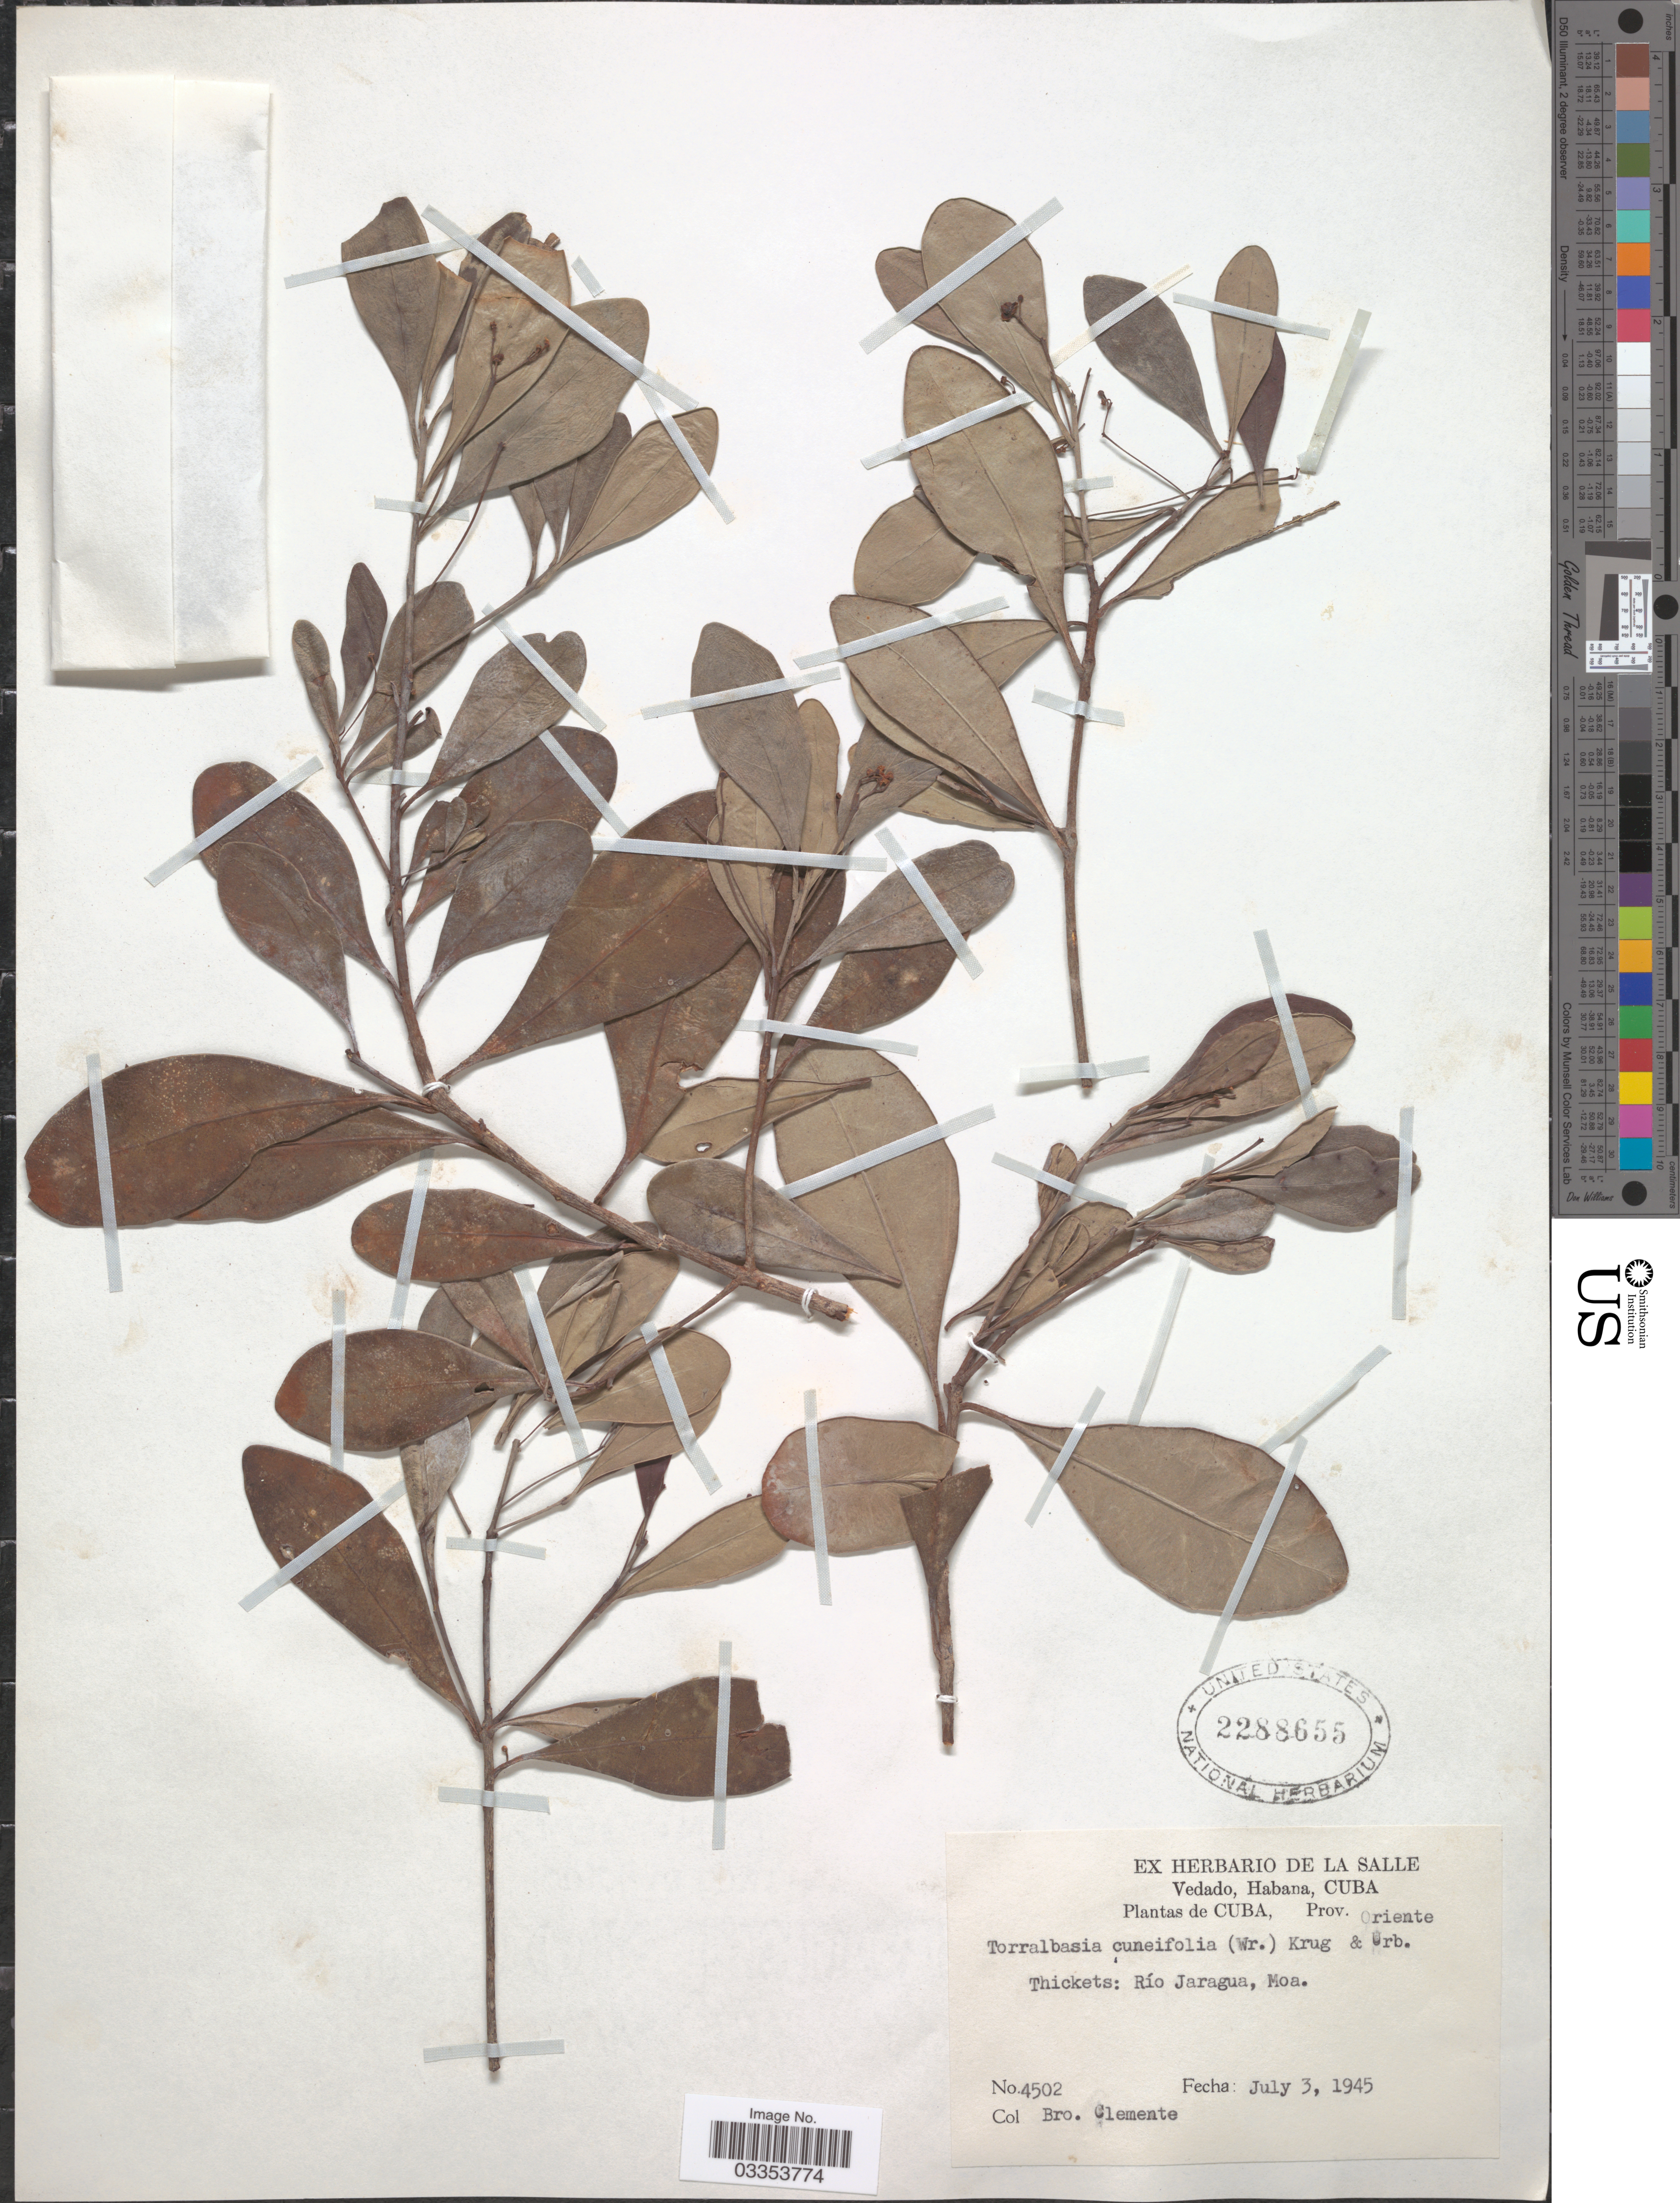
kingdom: Plantae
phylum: Tracheophyta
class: Magnoliopsida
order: Celastrales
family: Celastraceae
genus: Torralbasia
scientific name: Torralbasia cuneifolia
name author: (C. Wright ex Griseb.) Krug & Urb.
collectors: Bro. Clemente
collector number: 4502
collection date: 1945-07-03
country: Cuba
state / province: Oriente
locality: Río Jaragua, Moa.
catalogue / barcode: US 2288655